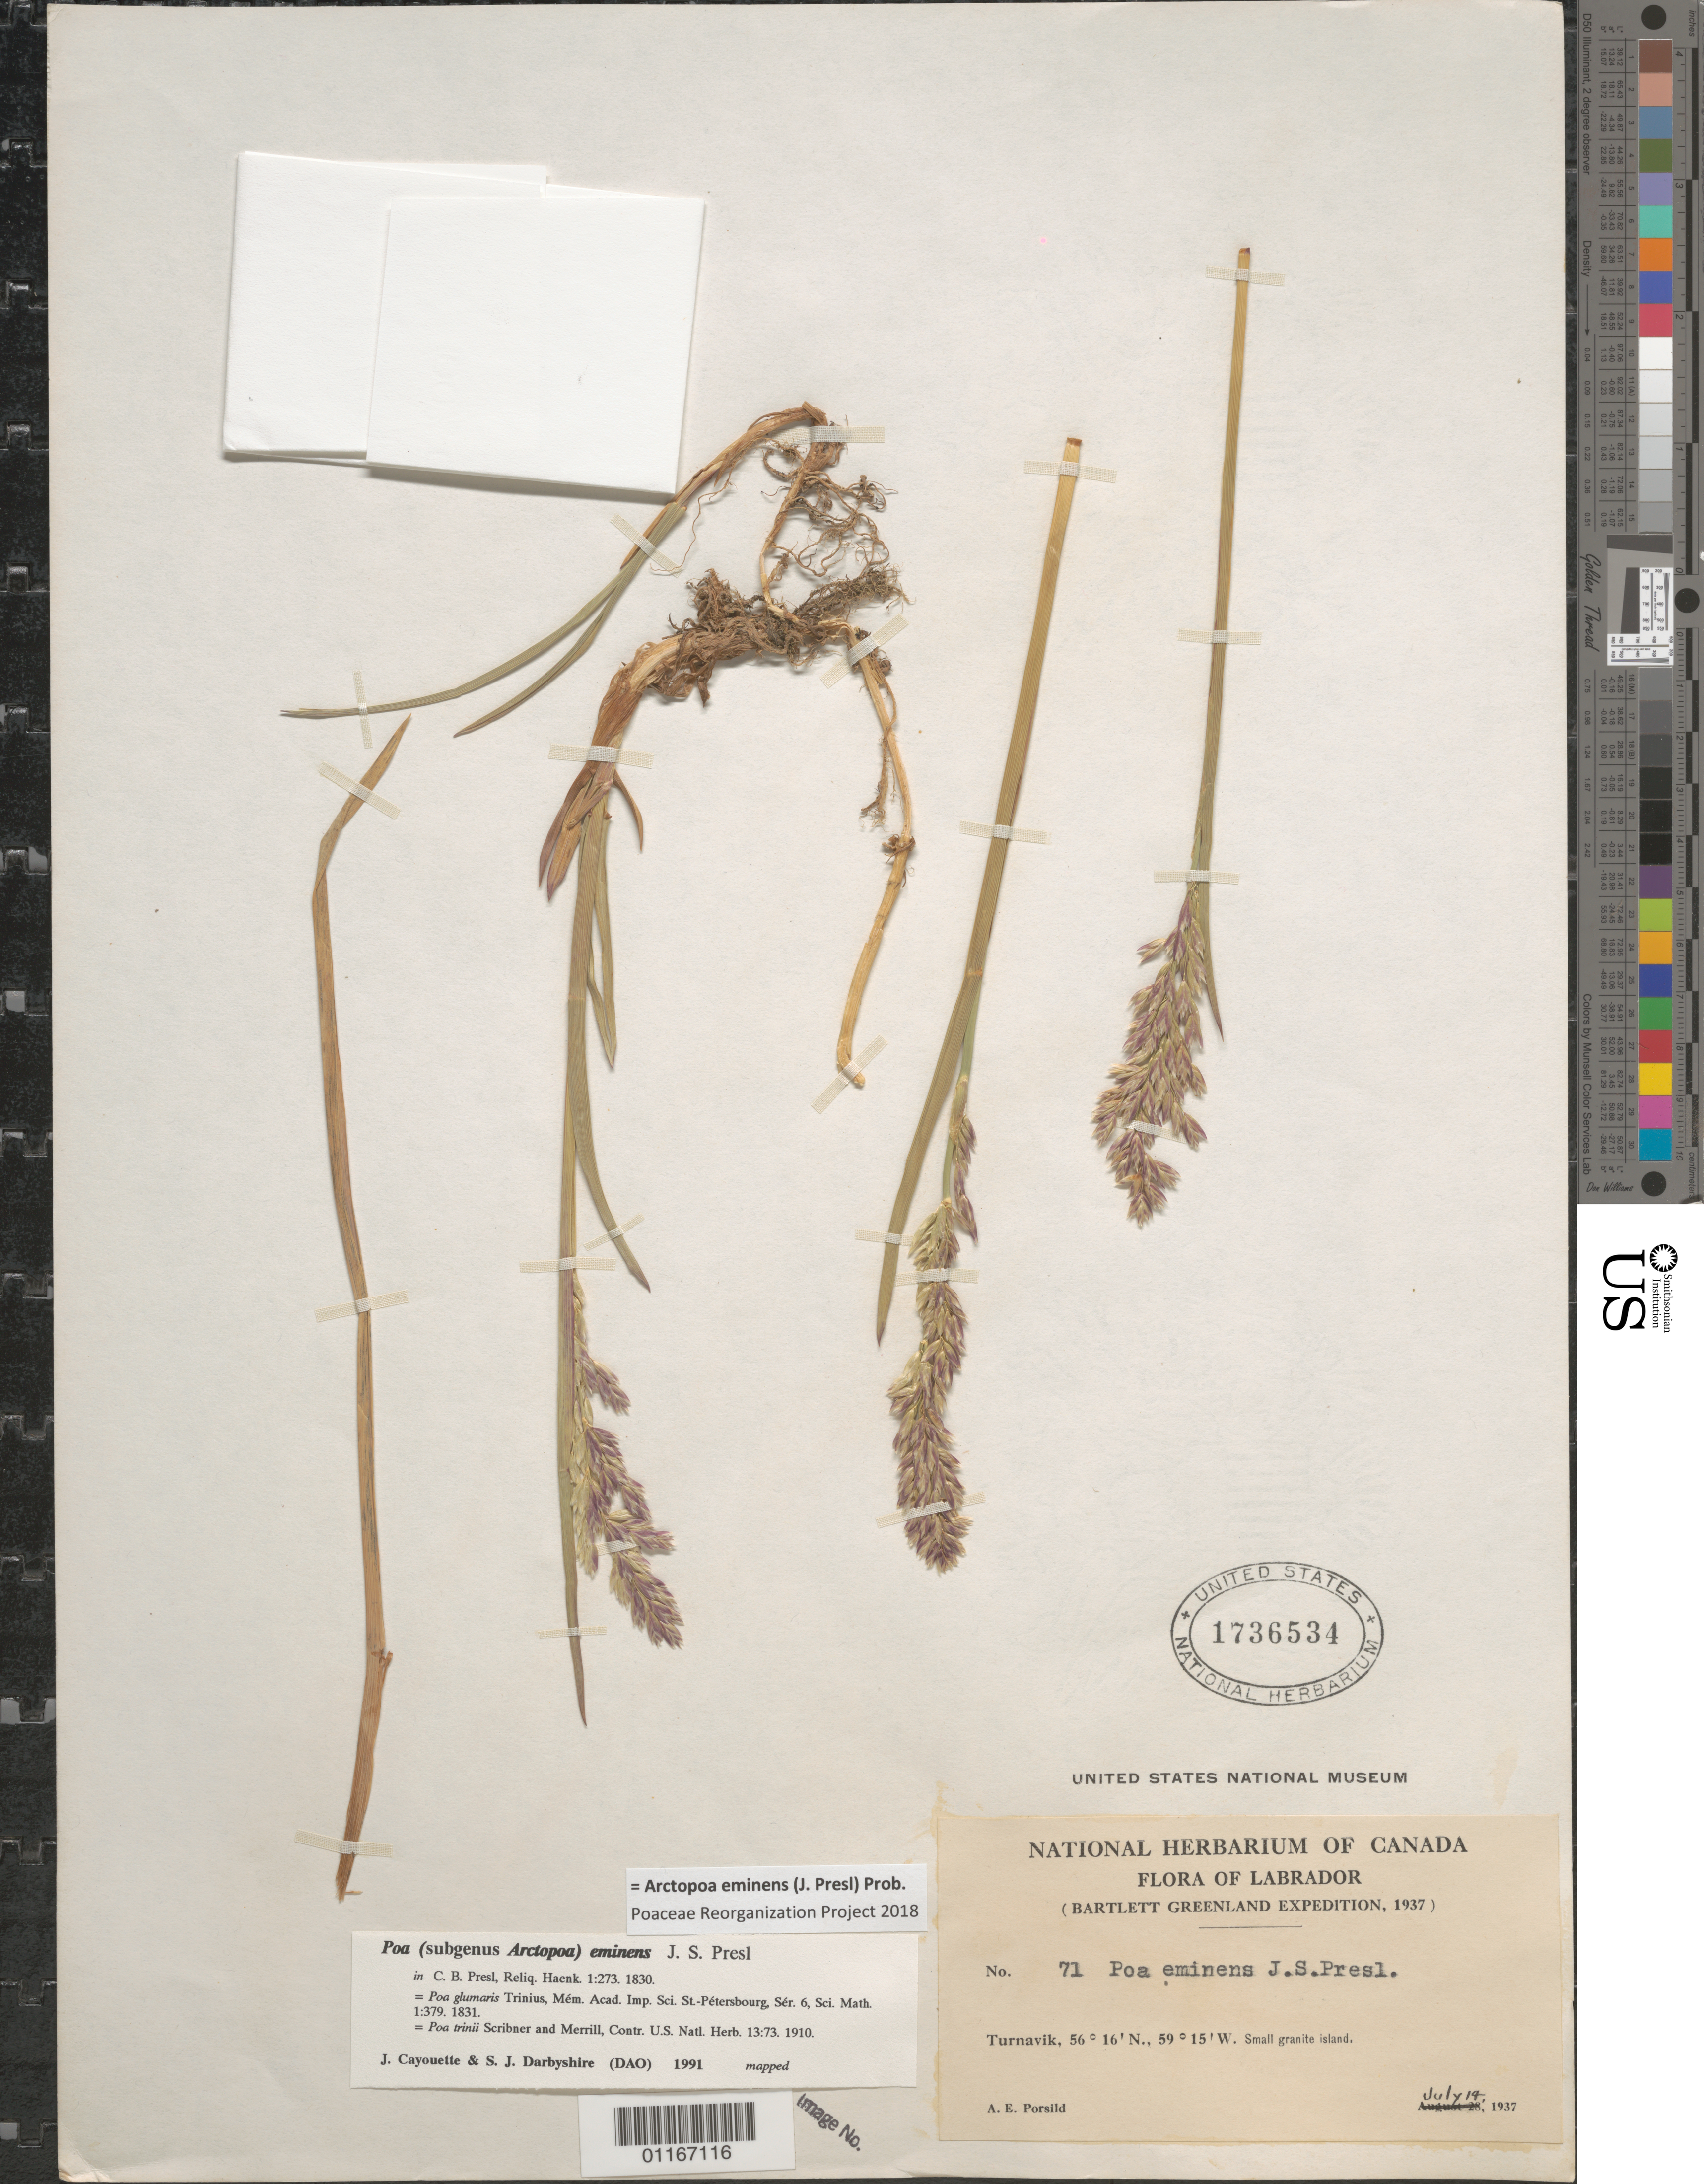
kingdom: Plantae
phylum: Tracheophyta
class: Liliopsida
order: Poales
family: Poaceae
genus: Arctopoa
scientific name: Arctopoa eminens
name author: (J. Presl) Prob.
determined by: Poaceae Reorganization Project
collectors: A. E. Porsild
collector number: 71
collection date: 1937-07-18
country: Canada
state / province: Newfoundland and Labrador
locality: Turnavik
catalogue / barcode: US 1736534